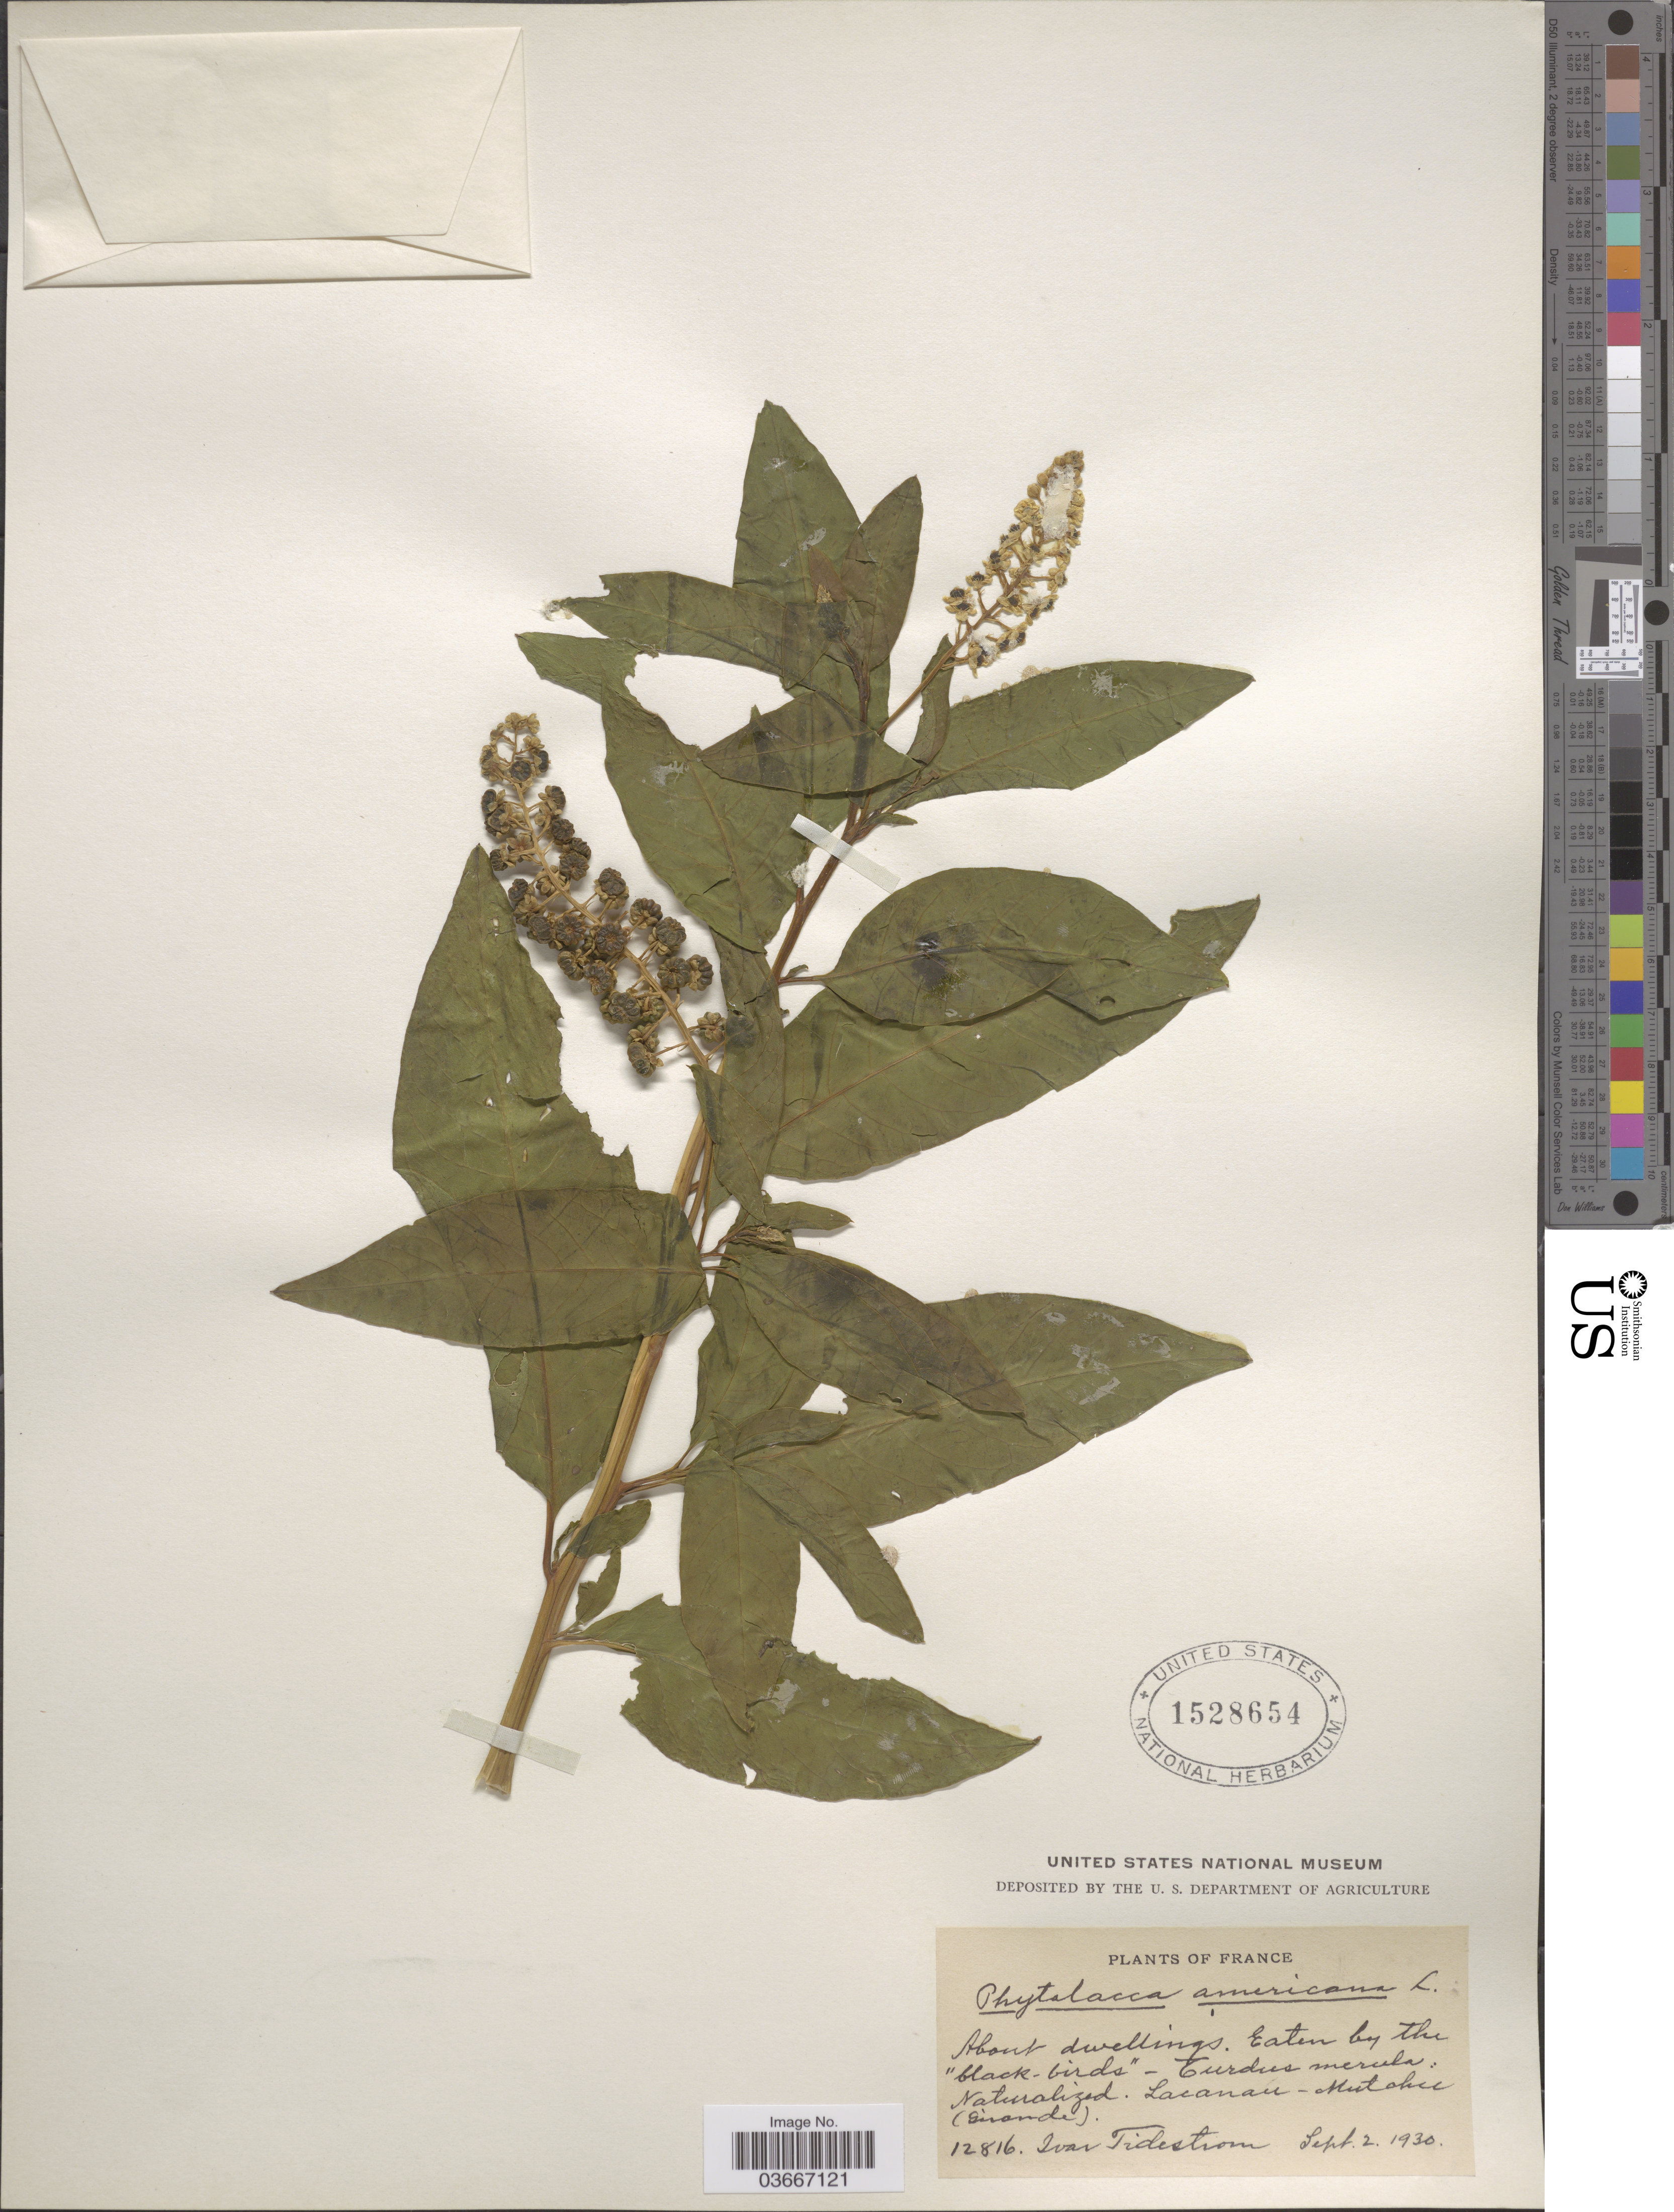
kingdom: Plantae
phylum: Tracheophyta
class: Magnoliopsida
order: Caryophyllales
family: Phytolaccaceae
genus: Phytolacca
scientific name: Phytolacca americana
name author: L.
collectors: I. F. Tidestrom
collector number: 12816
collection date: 1930-09-02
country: France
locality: Lacanau - Moutchic (Gironde).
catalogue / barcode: US 1528654